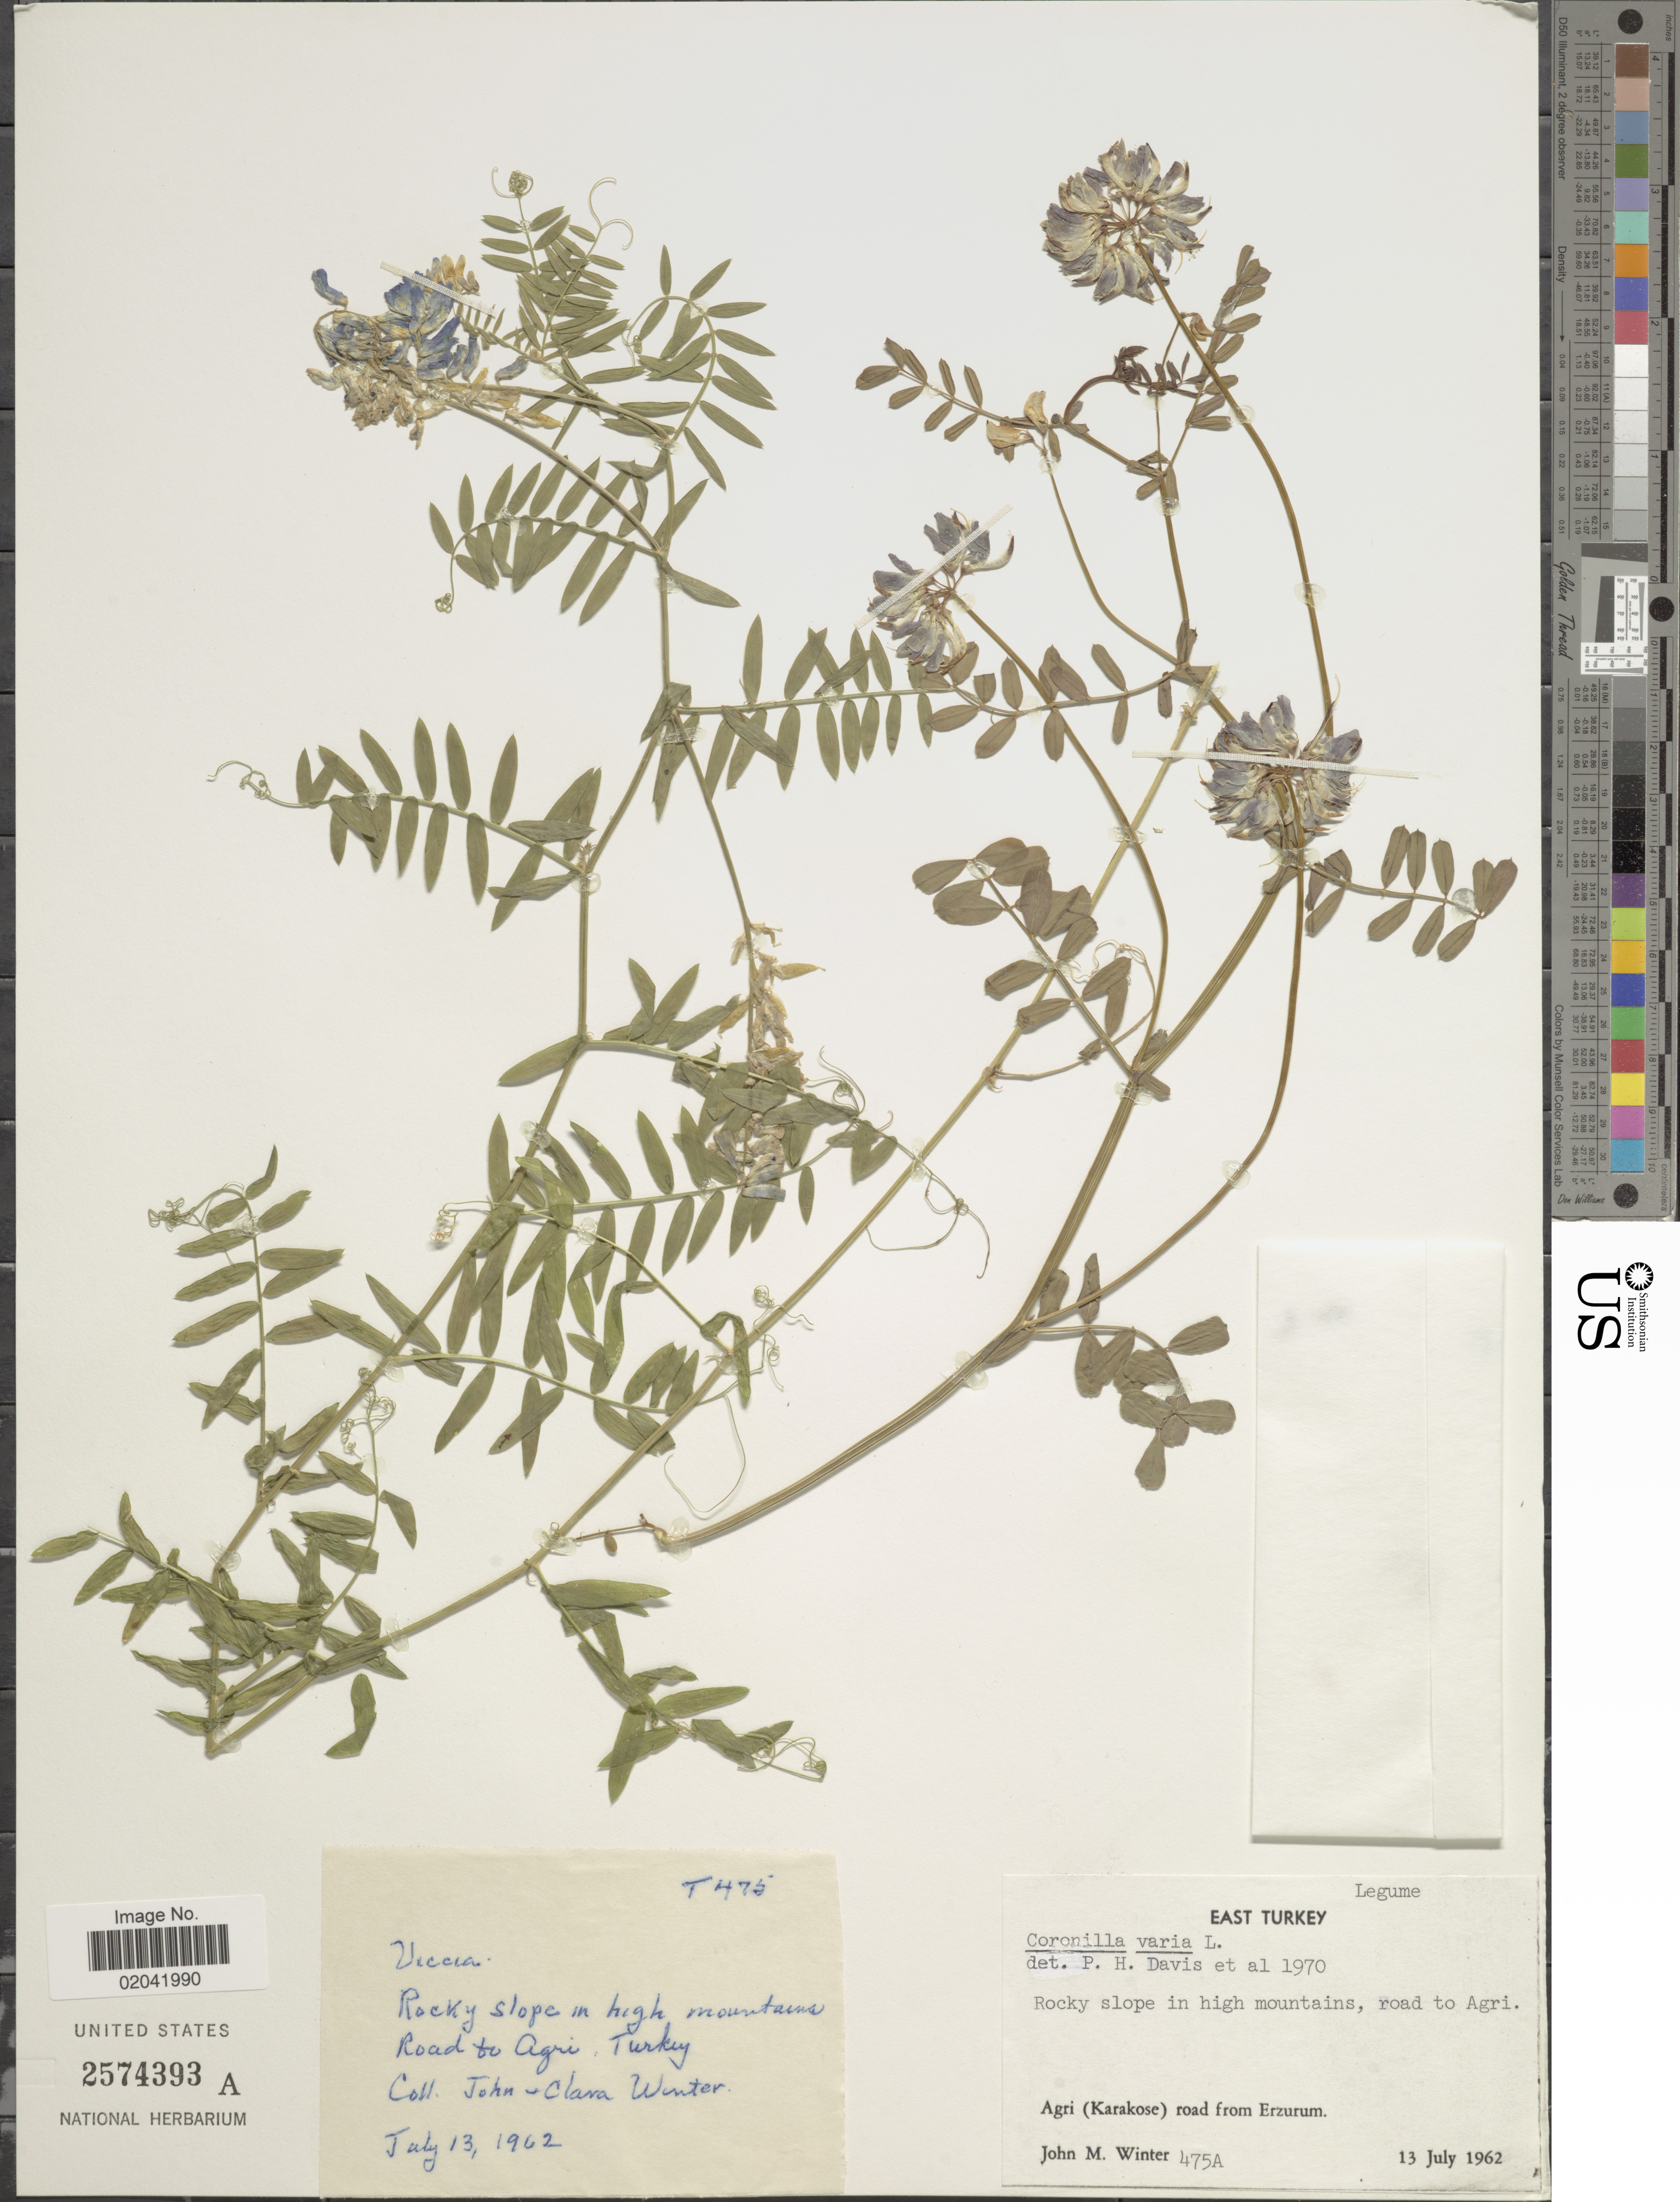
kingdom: Plantae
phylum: Tracheophyta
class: Magnoliopsida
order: Fabales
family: Fabaceae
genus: Coronilla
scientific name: Coronilla varia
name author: L.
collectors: J. M. Winter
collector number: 475A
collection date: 1962-07-13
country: Turkey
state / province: Agri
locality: East Turkey, Rocky slope in high mountains, road to Agri, Agri (Karakose) road from Erzurum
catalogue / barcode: US 2574393A